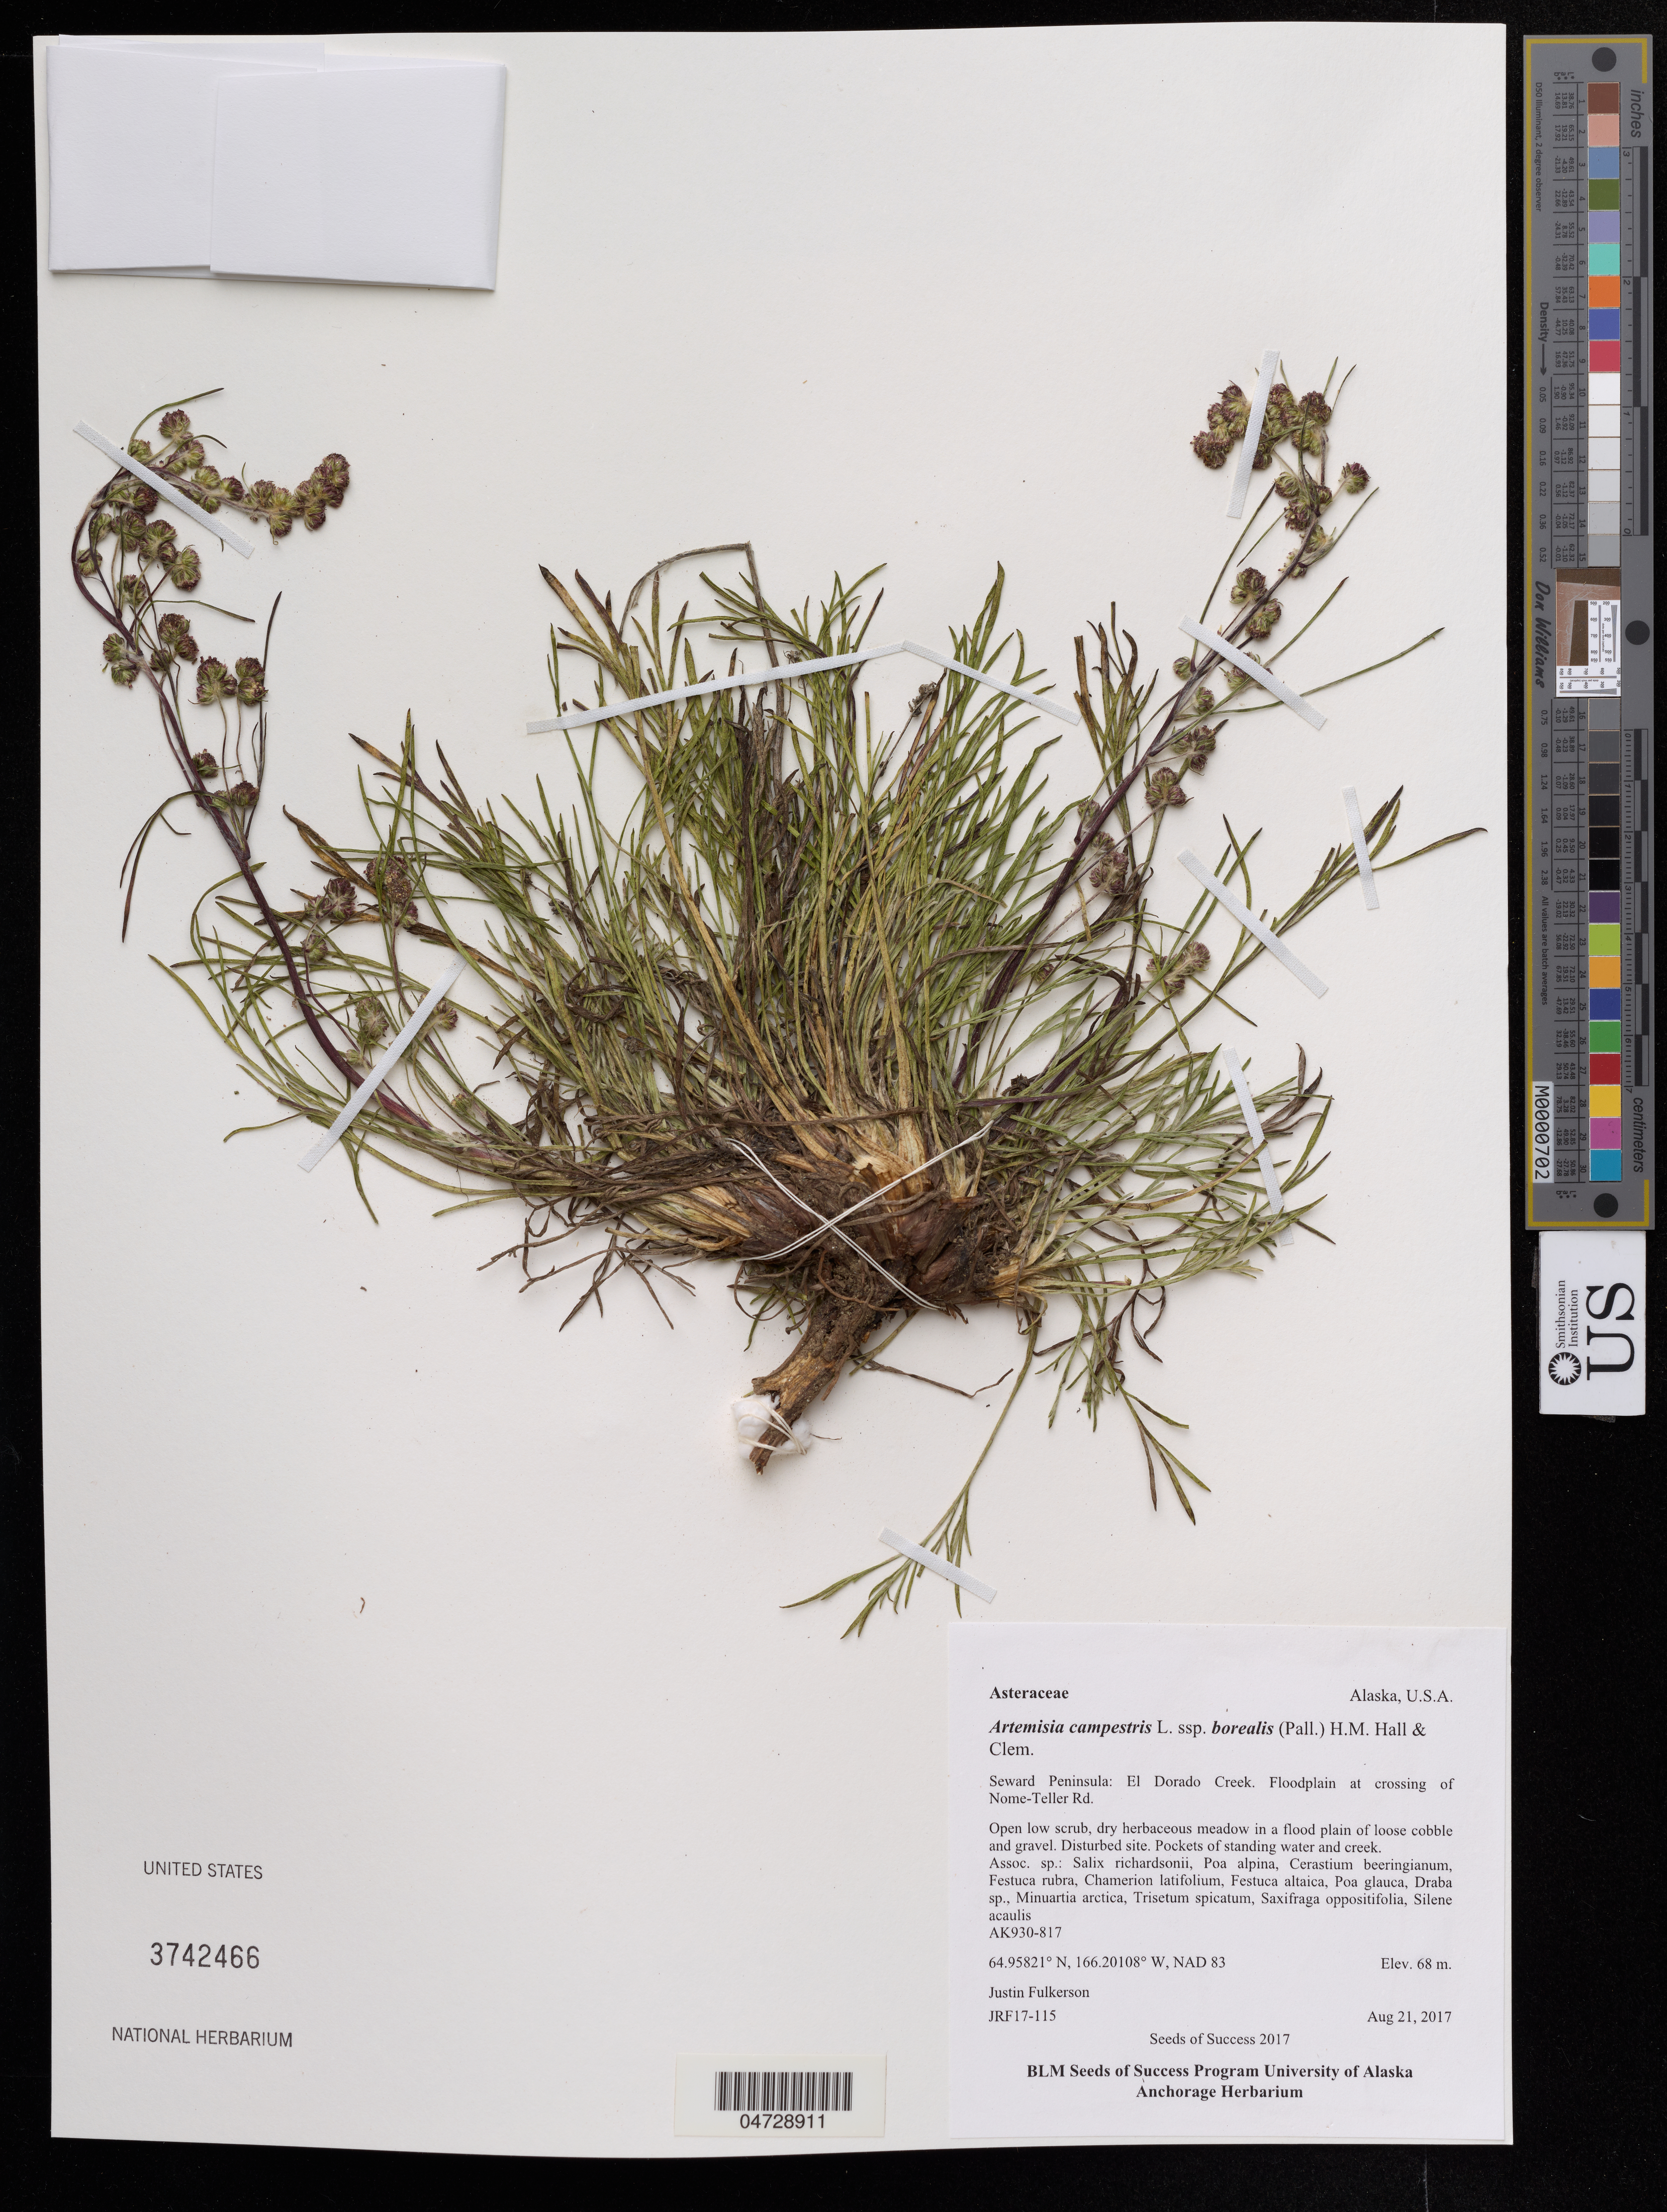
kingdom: Plantae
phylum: Tracheophyta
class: Magnoliopsida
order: Asterales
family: Asteraceae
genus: Artemisia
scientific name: Artemisia campestris subsp. borealis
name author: (Pall.) H.M. Hall & Clem.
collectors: J. Fulkerson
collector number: JRF17-115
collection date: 2017-08-21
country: United States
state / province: Alaska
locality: Seward Peninsula: El Dorado Creek. Floodplain at crossing of Nome-Teller Rd.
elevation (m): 68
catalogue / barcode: US 3742466